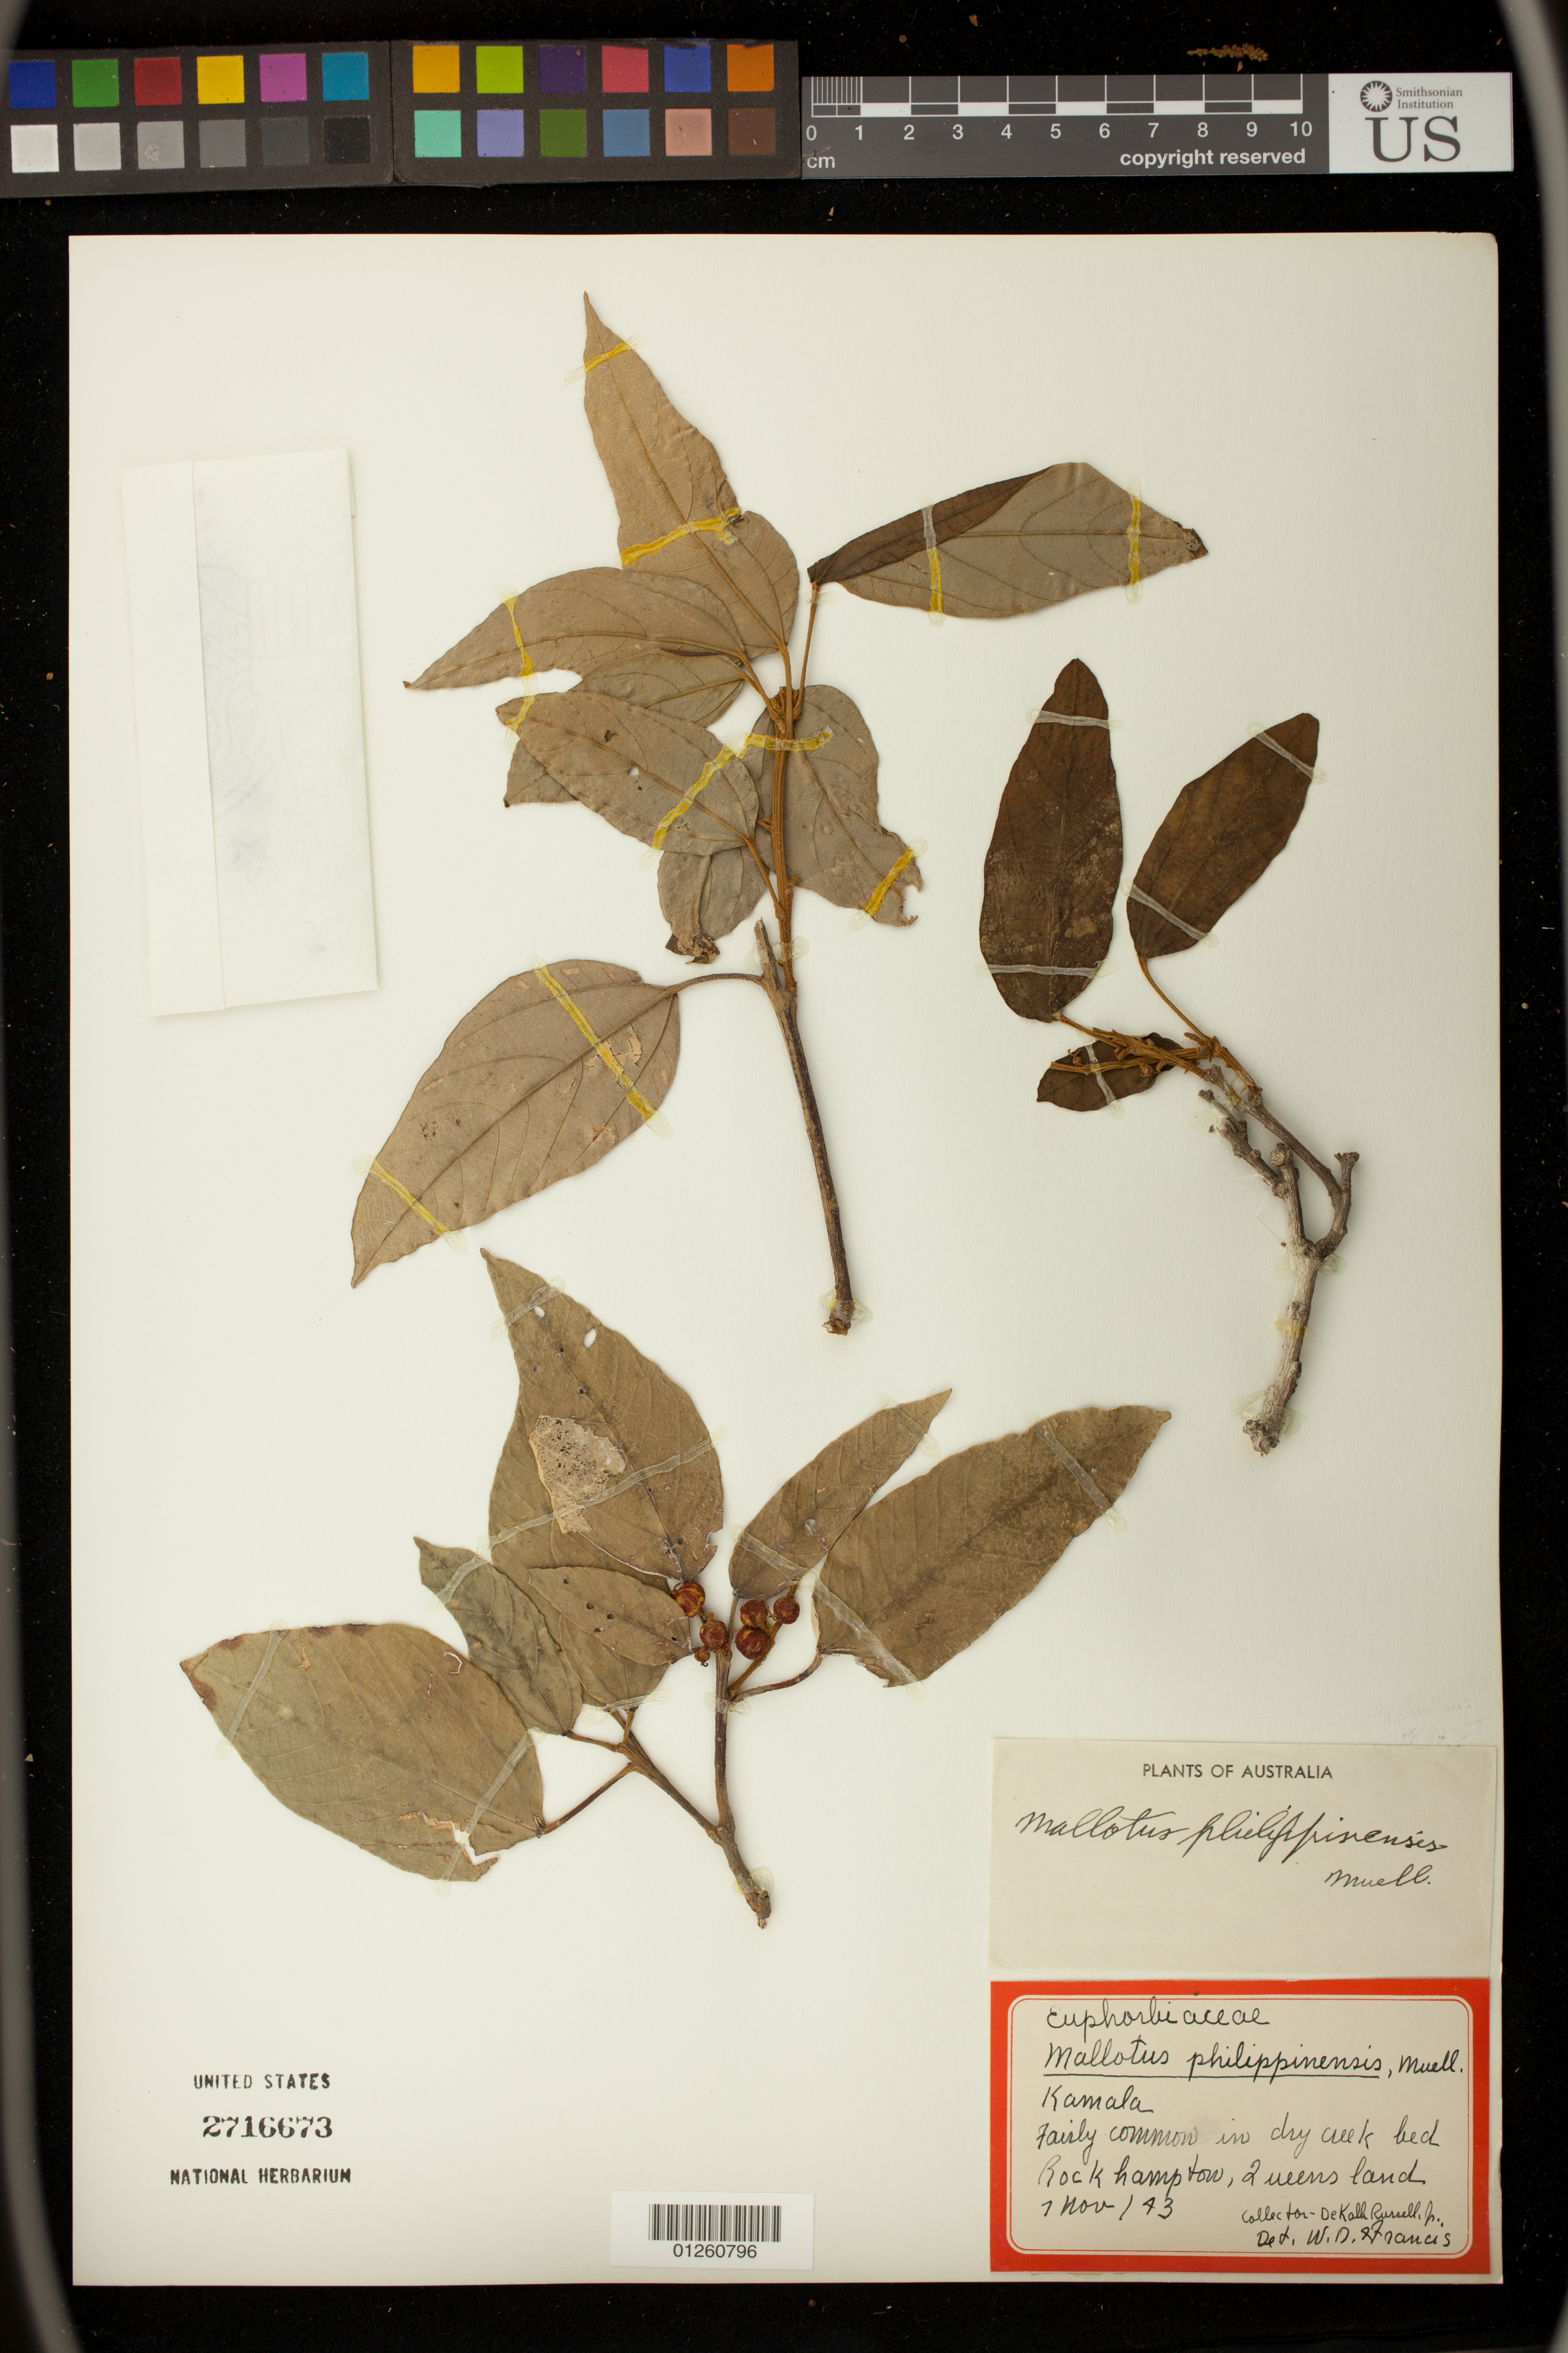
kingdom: Plantae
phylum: Tracheophyta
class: Magnoliopsida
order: Malpighiales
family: Euphorbiaceae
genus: Mallotus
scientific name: Mallotus philippensis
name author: (Lam.) Müll. Arg.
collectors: D. K. Russell Jr.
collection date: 1943-11-07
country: Australia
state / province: Queensland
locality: Rockhampton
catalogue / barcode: US 2716673